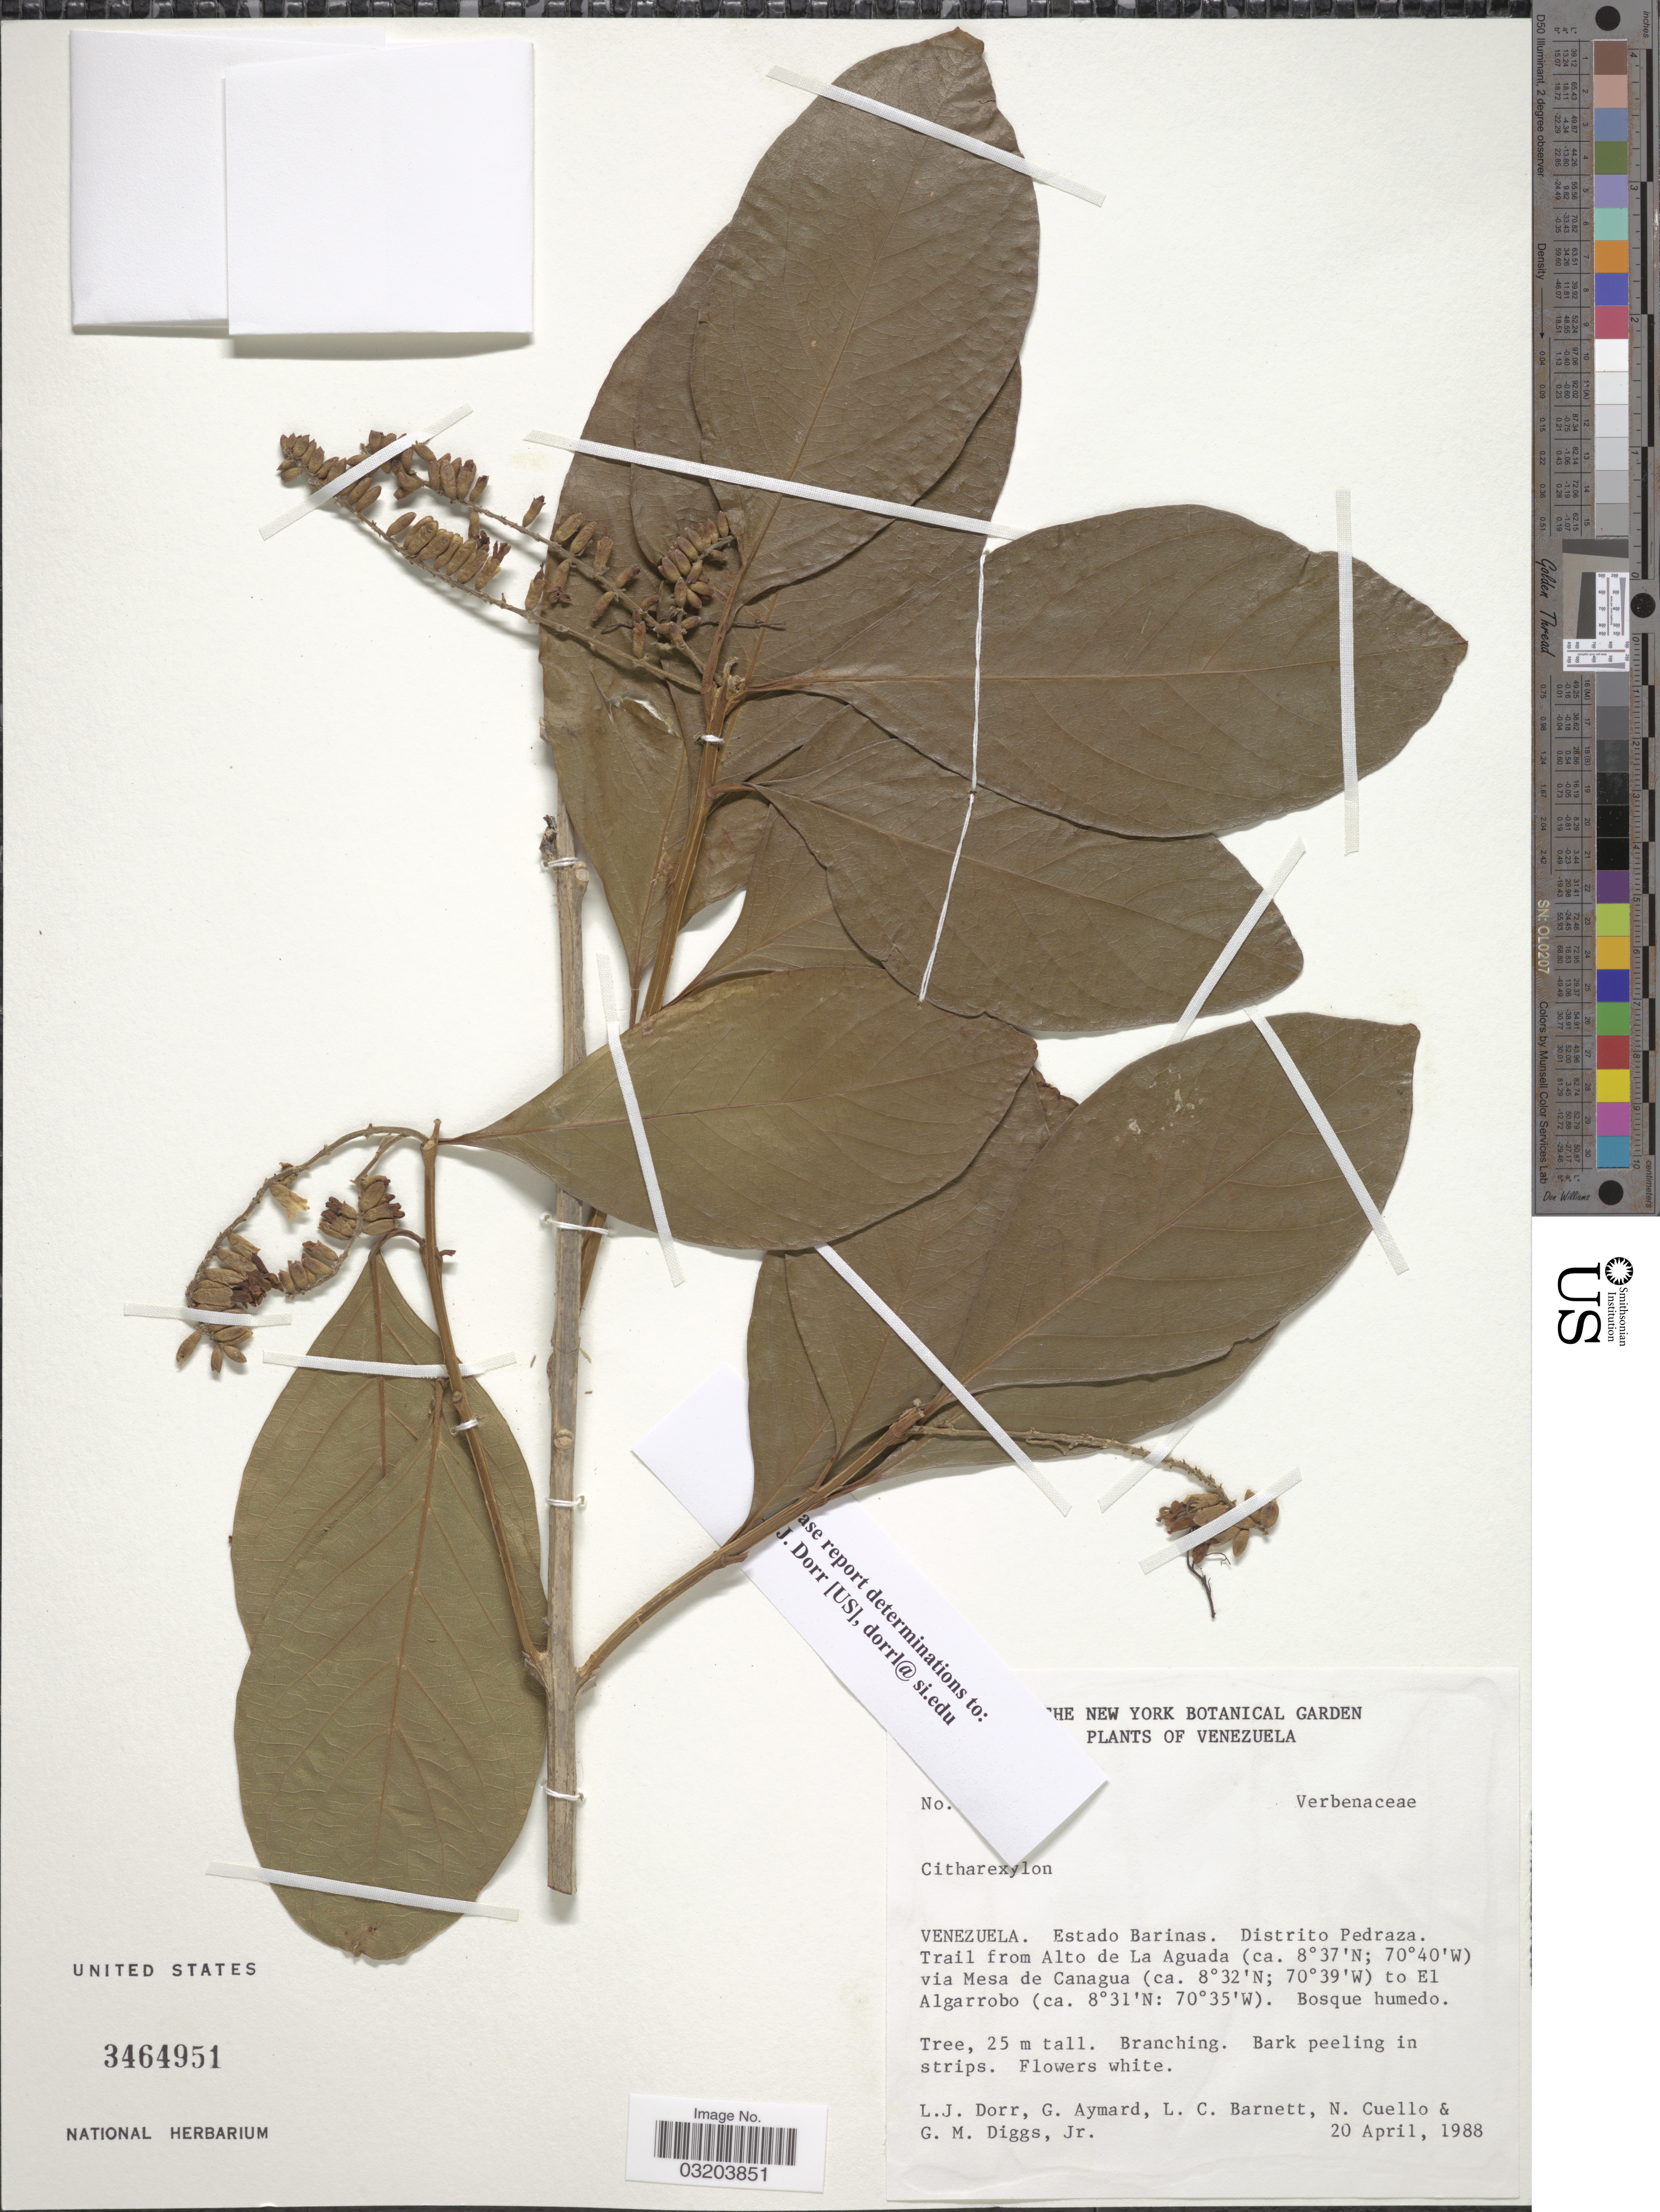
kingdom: Plantae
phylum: Tracheophyta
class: Magnoliopsida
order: Lamiales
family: Verbenaceae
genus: Citharexylum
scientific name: Citharexylum sp.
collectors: L. J. Dorr, G. A. Aymard, L. C. Barnett, N. L. Cuello & G. Diggs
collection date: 1988-04-20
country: Venezuela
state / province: Barinas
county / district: Pedraza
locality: Trail from Alto de la Aguada via Mesa de Canagua to El Algarrobo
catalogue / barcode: US 3464951